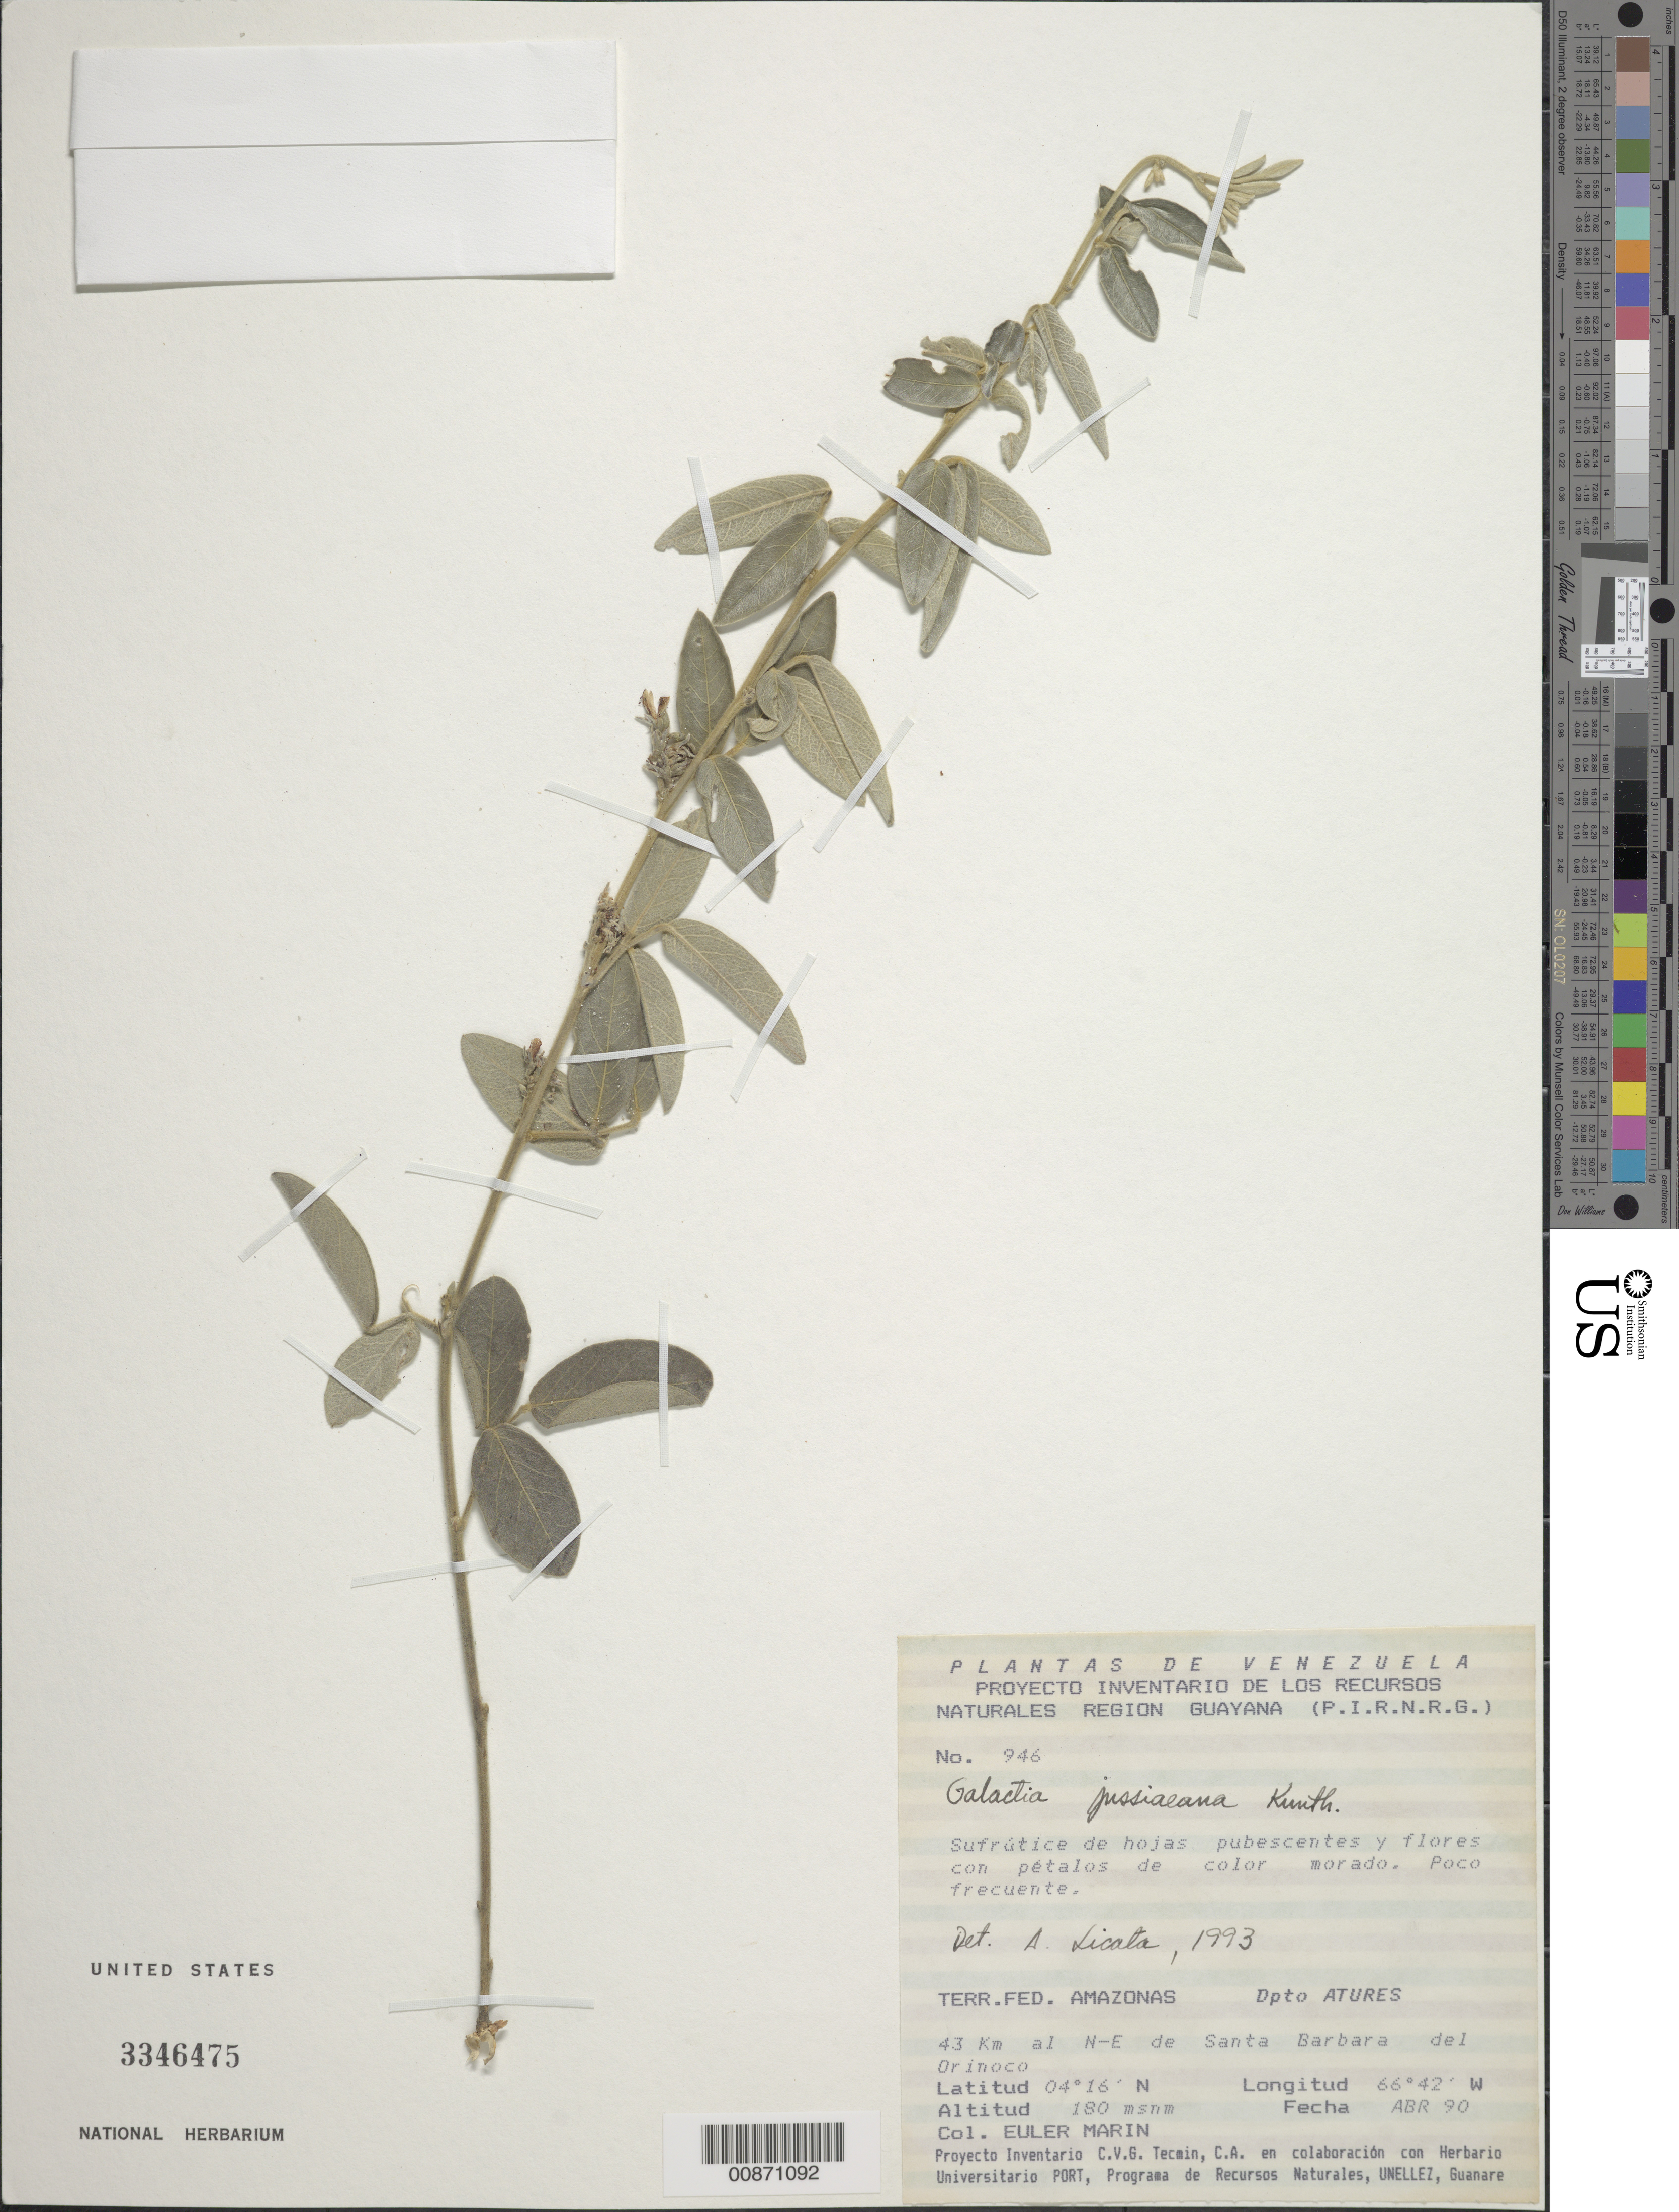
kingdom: Plantae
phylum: Tracheophyta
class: Magnoliopsida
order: Fabales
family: Fabaceae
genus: Galactia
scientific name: Galactia jussiaeana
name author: Kunth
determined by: Licata, A., (PORT), Univ. Nac. Exp. de los Llanos Ezequiel Zamora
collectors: E. Marin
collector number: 946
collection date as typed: Apr-90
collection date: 1990-04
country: Venezuela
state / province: Amazonas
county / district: Atures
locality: Santa Barbara del Orinoco, 43 km al NE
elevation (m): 180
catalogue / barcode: US 3346475